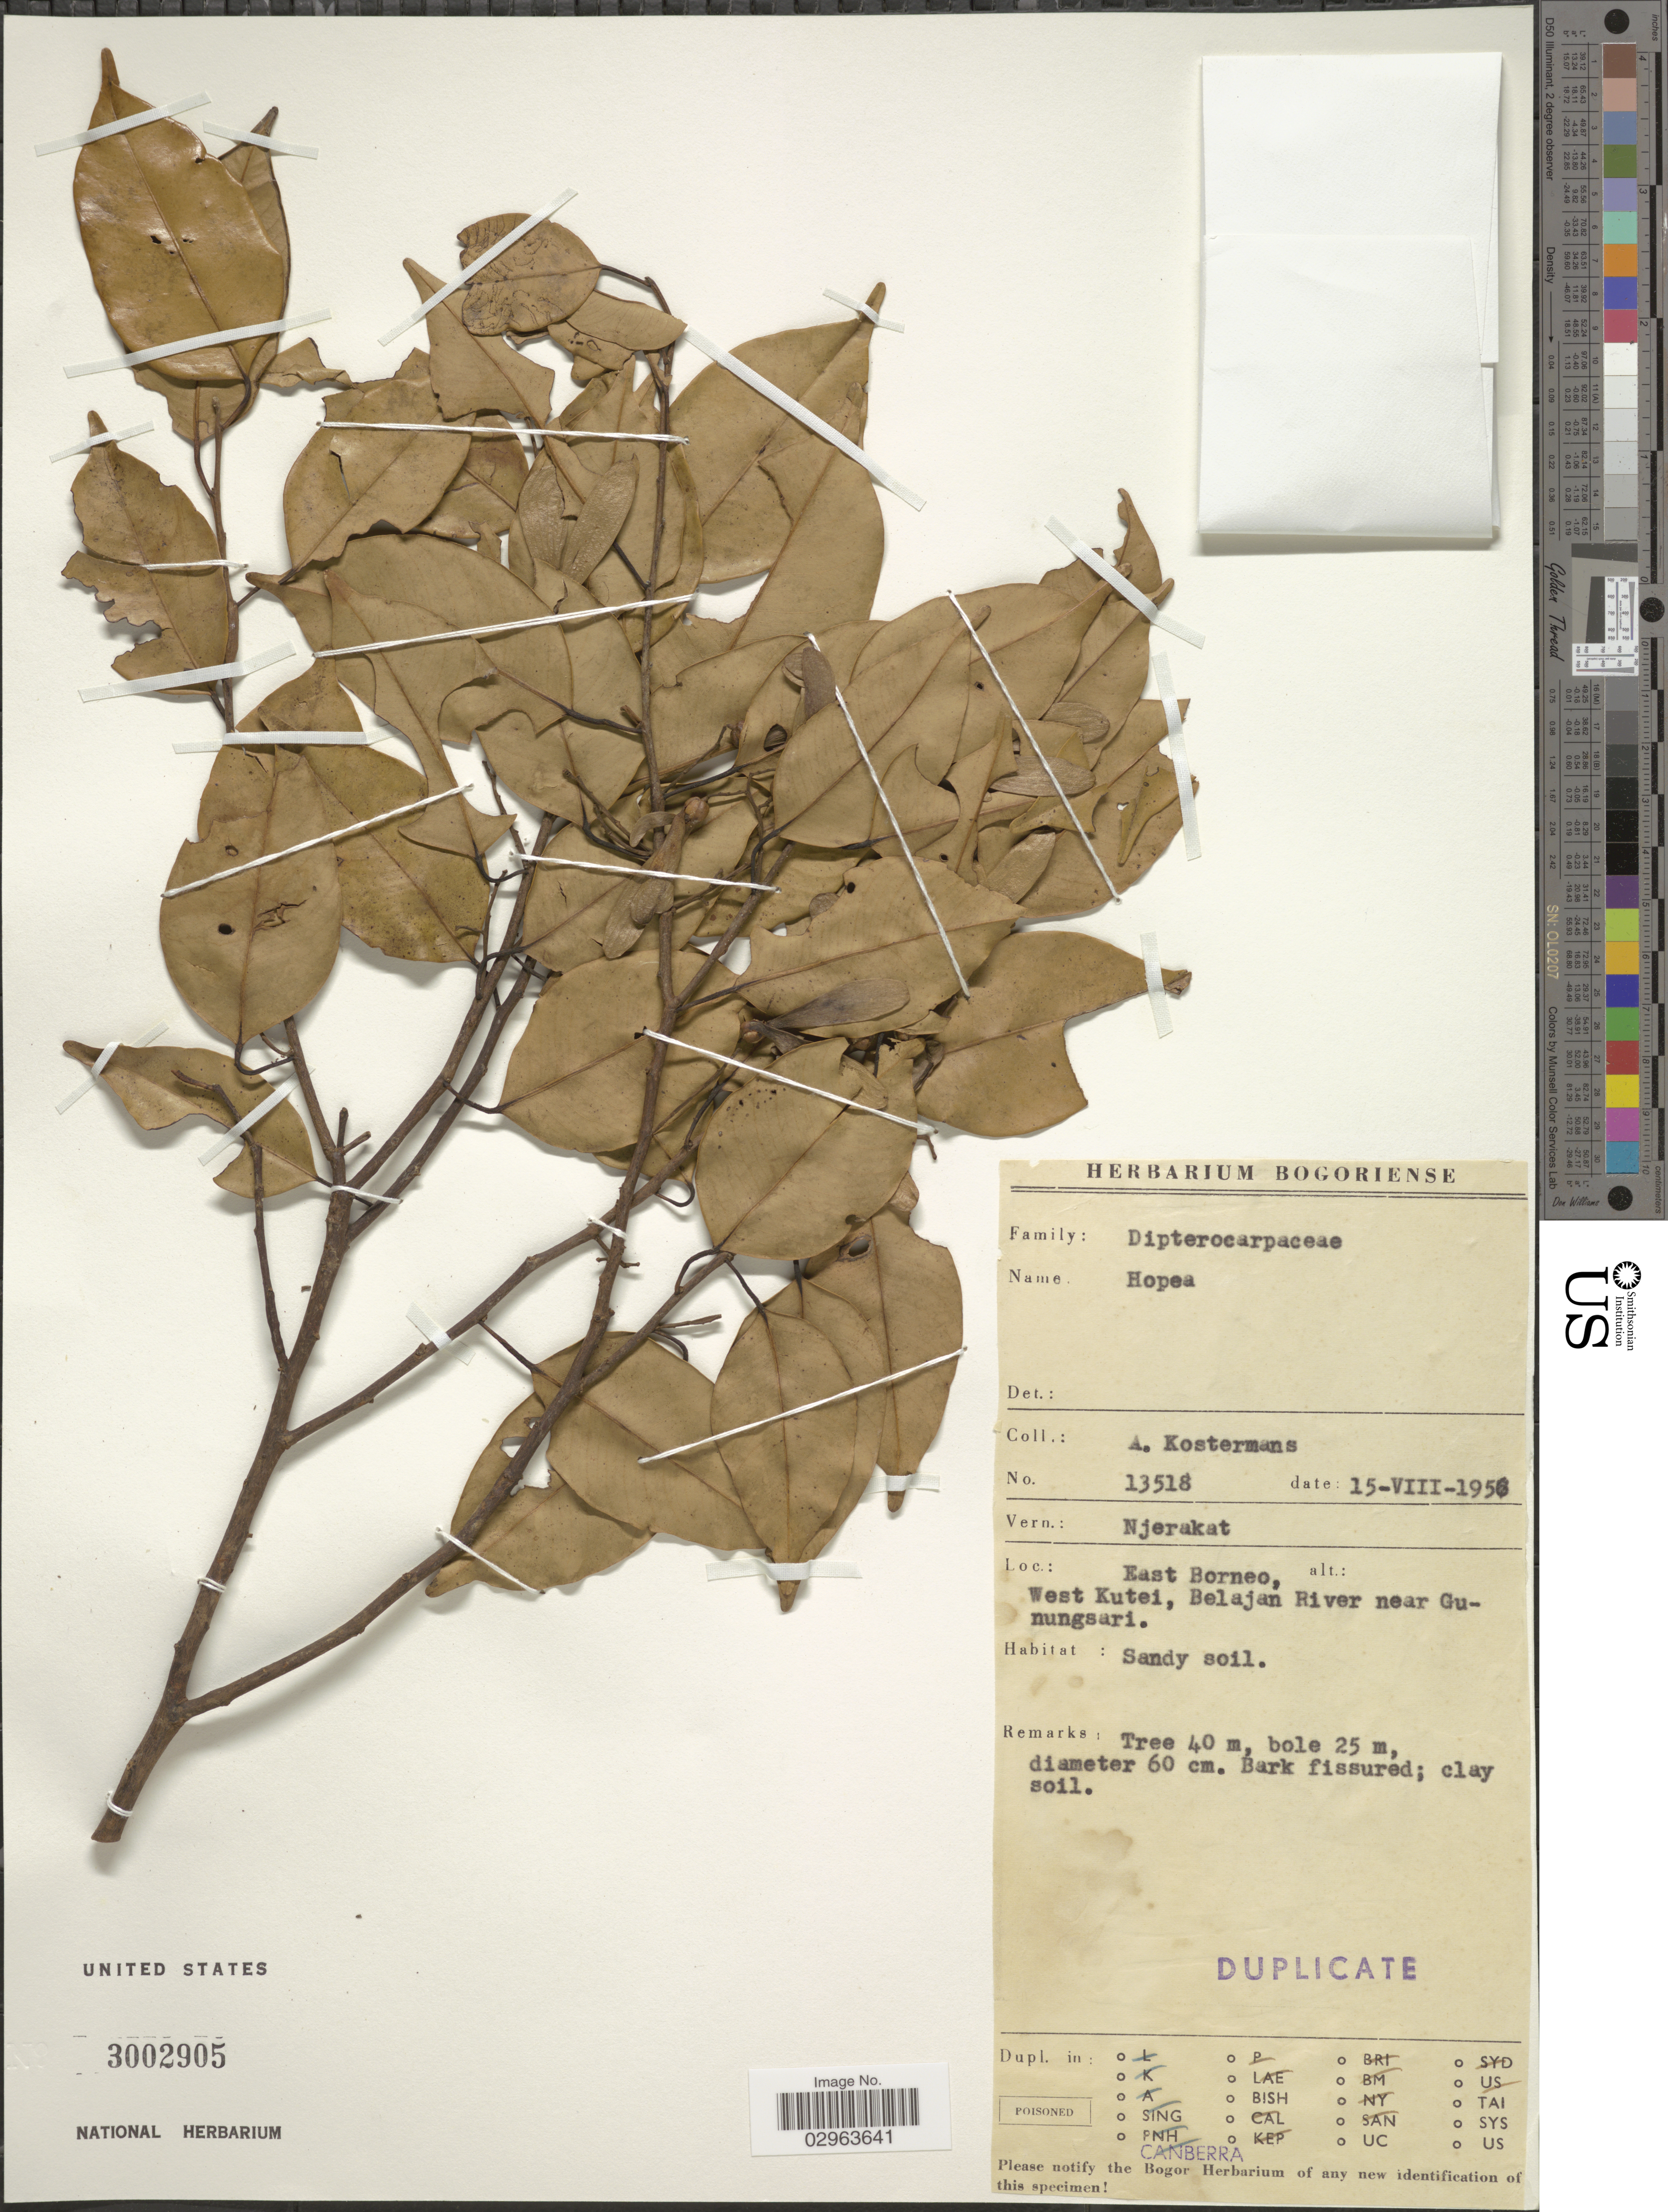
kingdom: Plantae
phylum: Tracheophyta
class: Magnoliopsida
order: Malvales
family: Dipterocarpaceae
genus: Hopea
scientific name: Hopea sp.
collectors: A. J. G. Kostermans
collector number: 13518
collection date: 1958-08-15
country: Indonesia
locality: East Borneo. West Kutei, Belajan River near Gunungsari.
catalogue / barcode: US 3002905